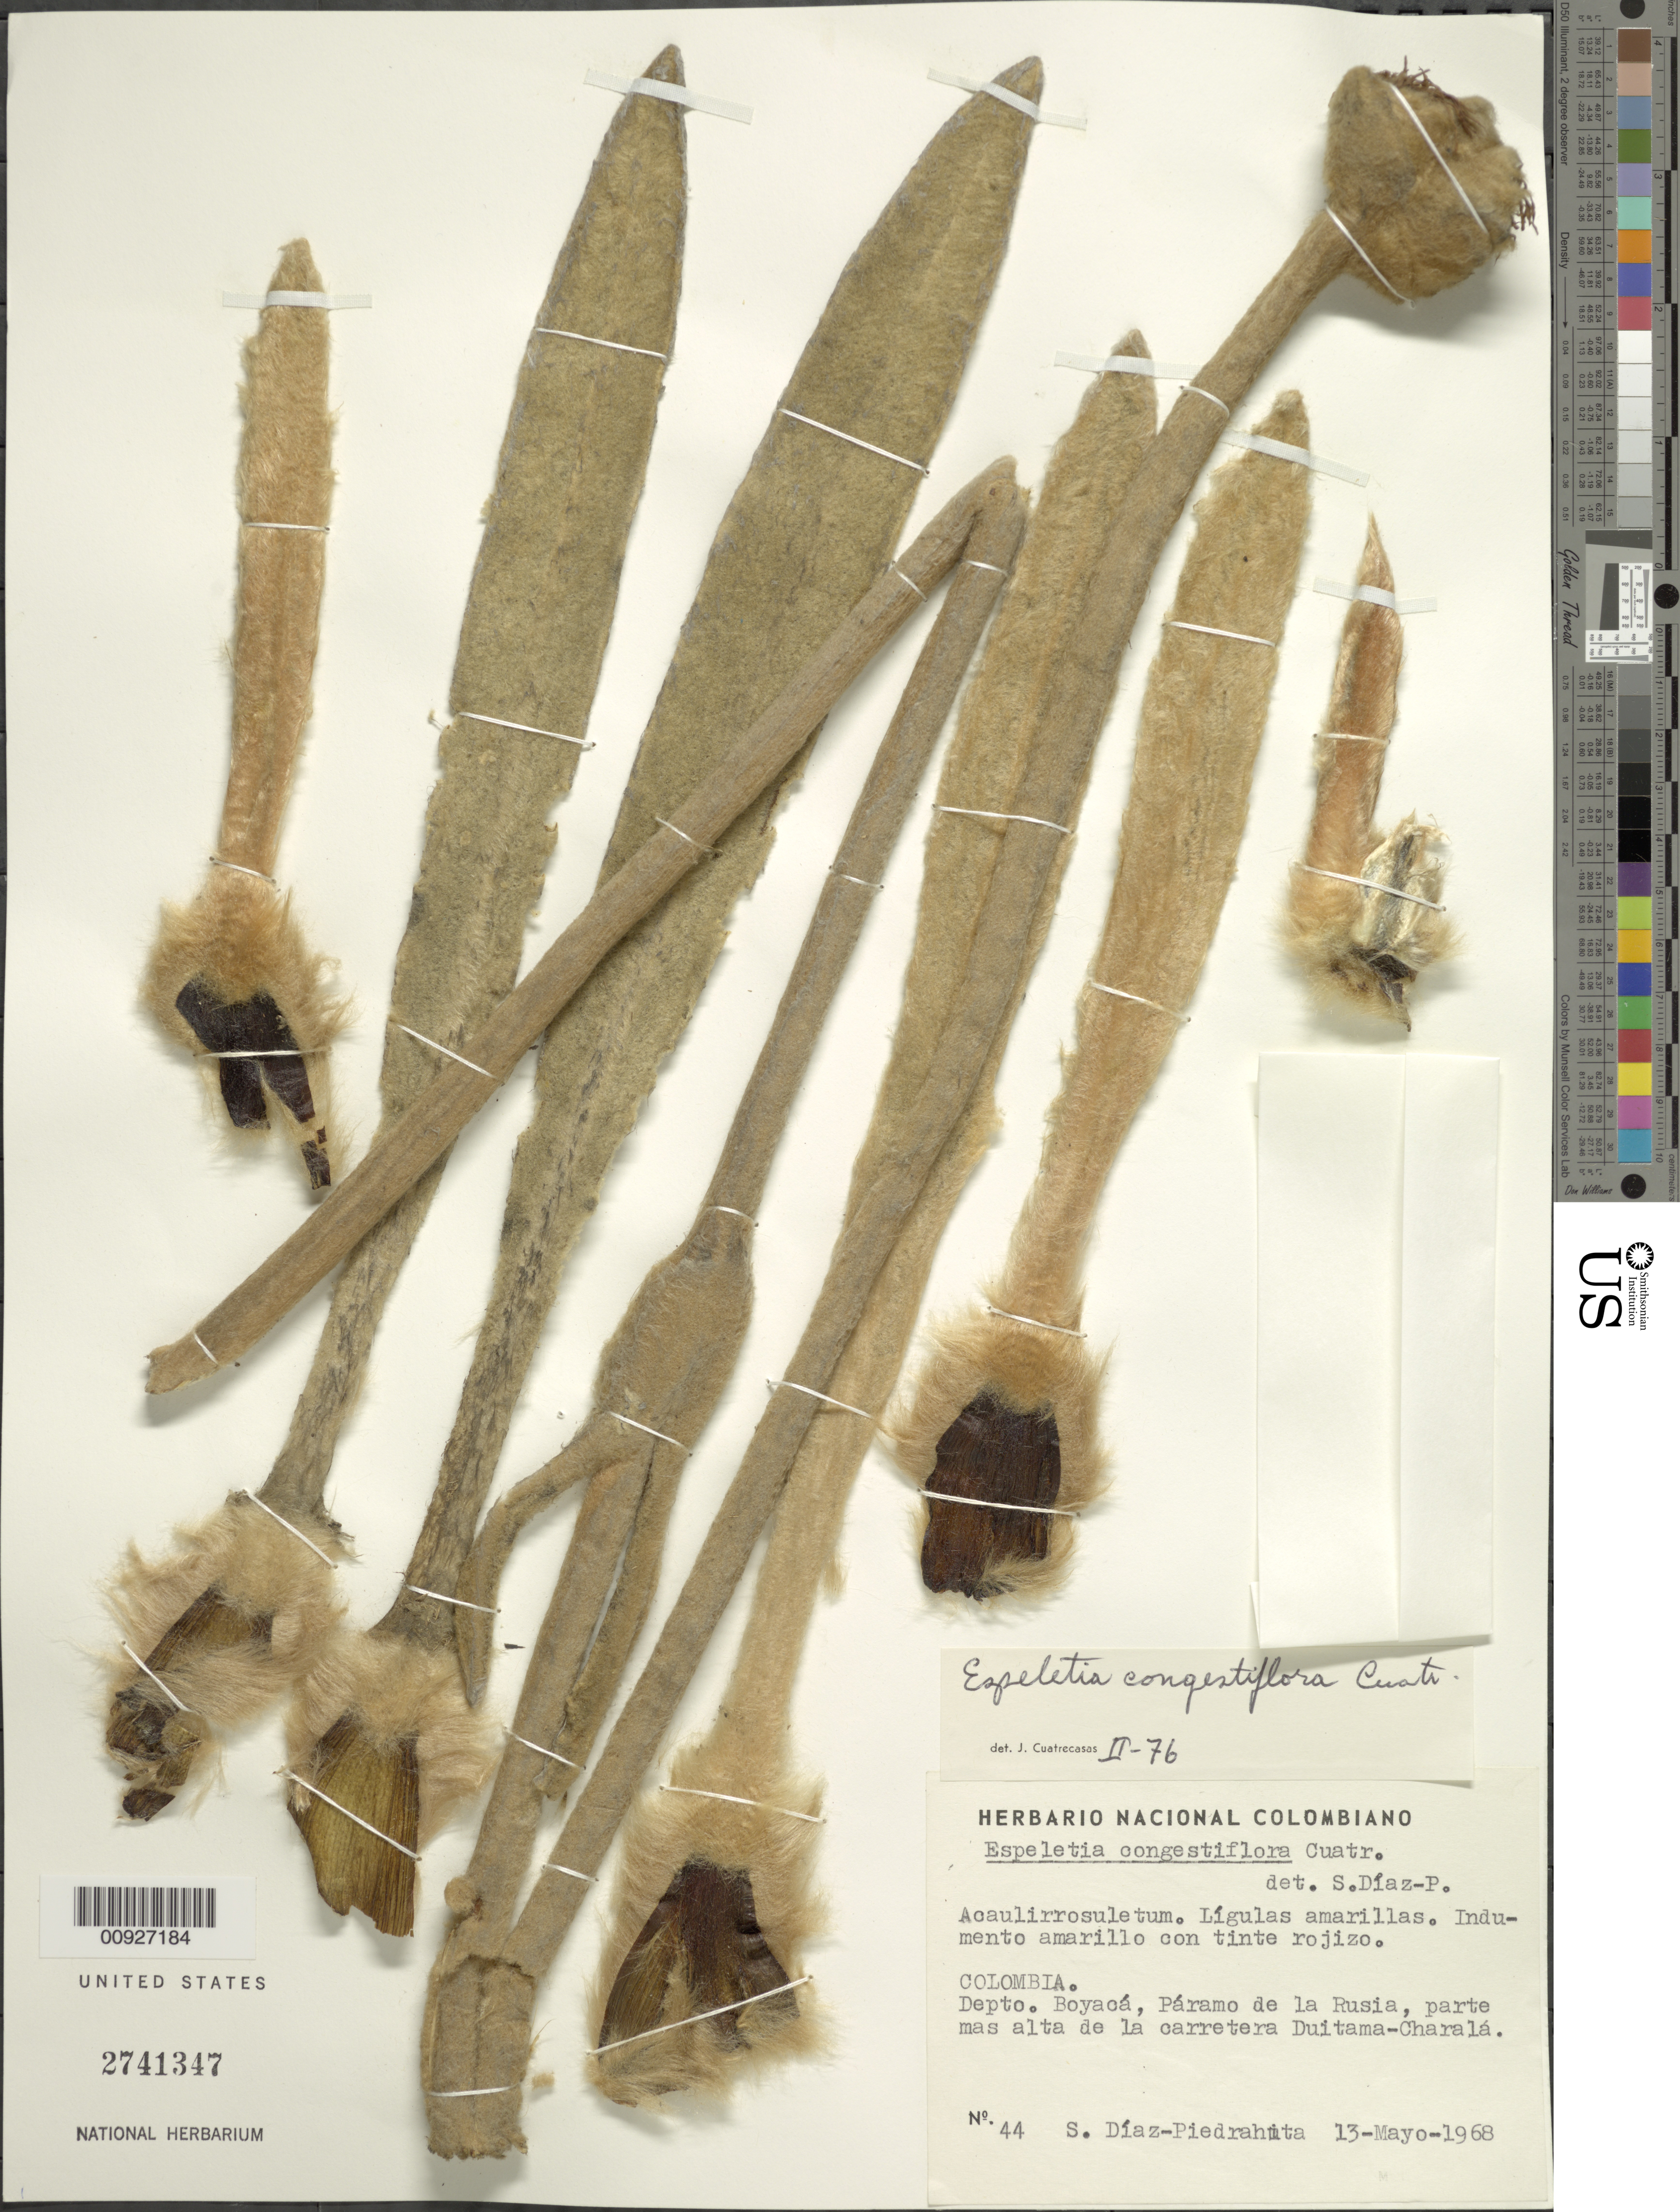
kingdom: Plantae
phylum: Tracheophyta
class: Magnoliopsida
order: Asterales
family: Asteraceae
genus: Espeletia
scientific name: Espeletia congestiflora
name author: Cuatrec.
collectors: S. Díaz Píedrahíta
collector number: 44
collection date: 1968-05-13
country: Colombia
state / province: Boyacá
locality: P. de La Rusia. Parte más alta de la carretera Duitama-Charala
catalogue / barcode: US 2741347